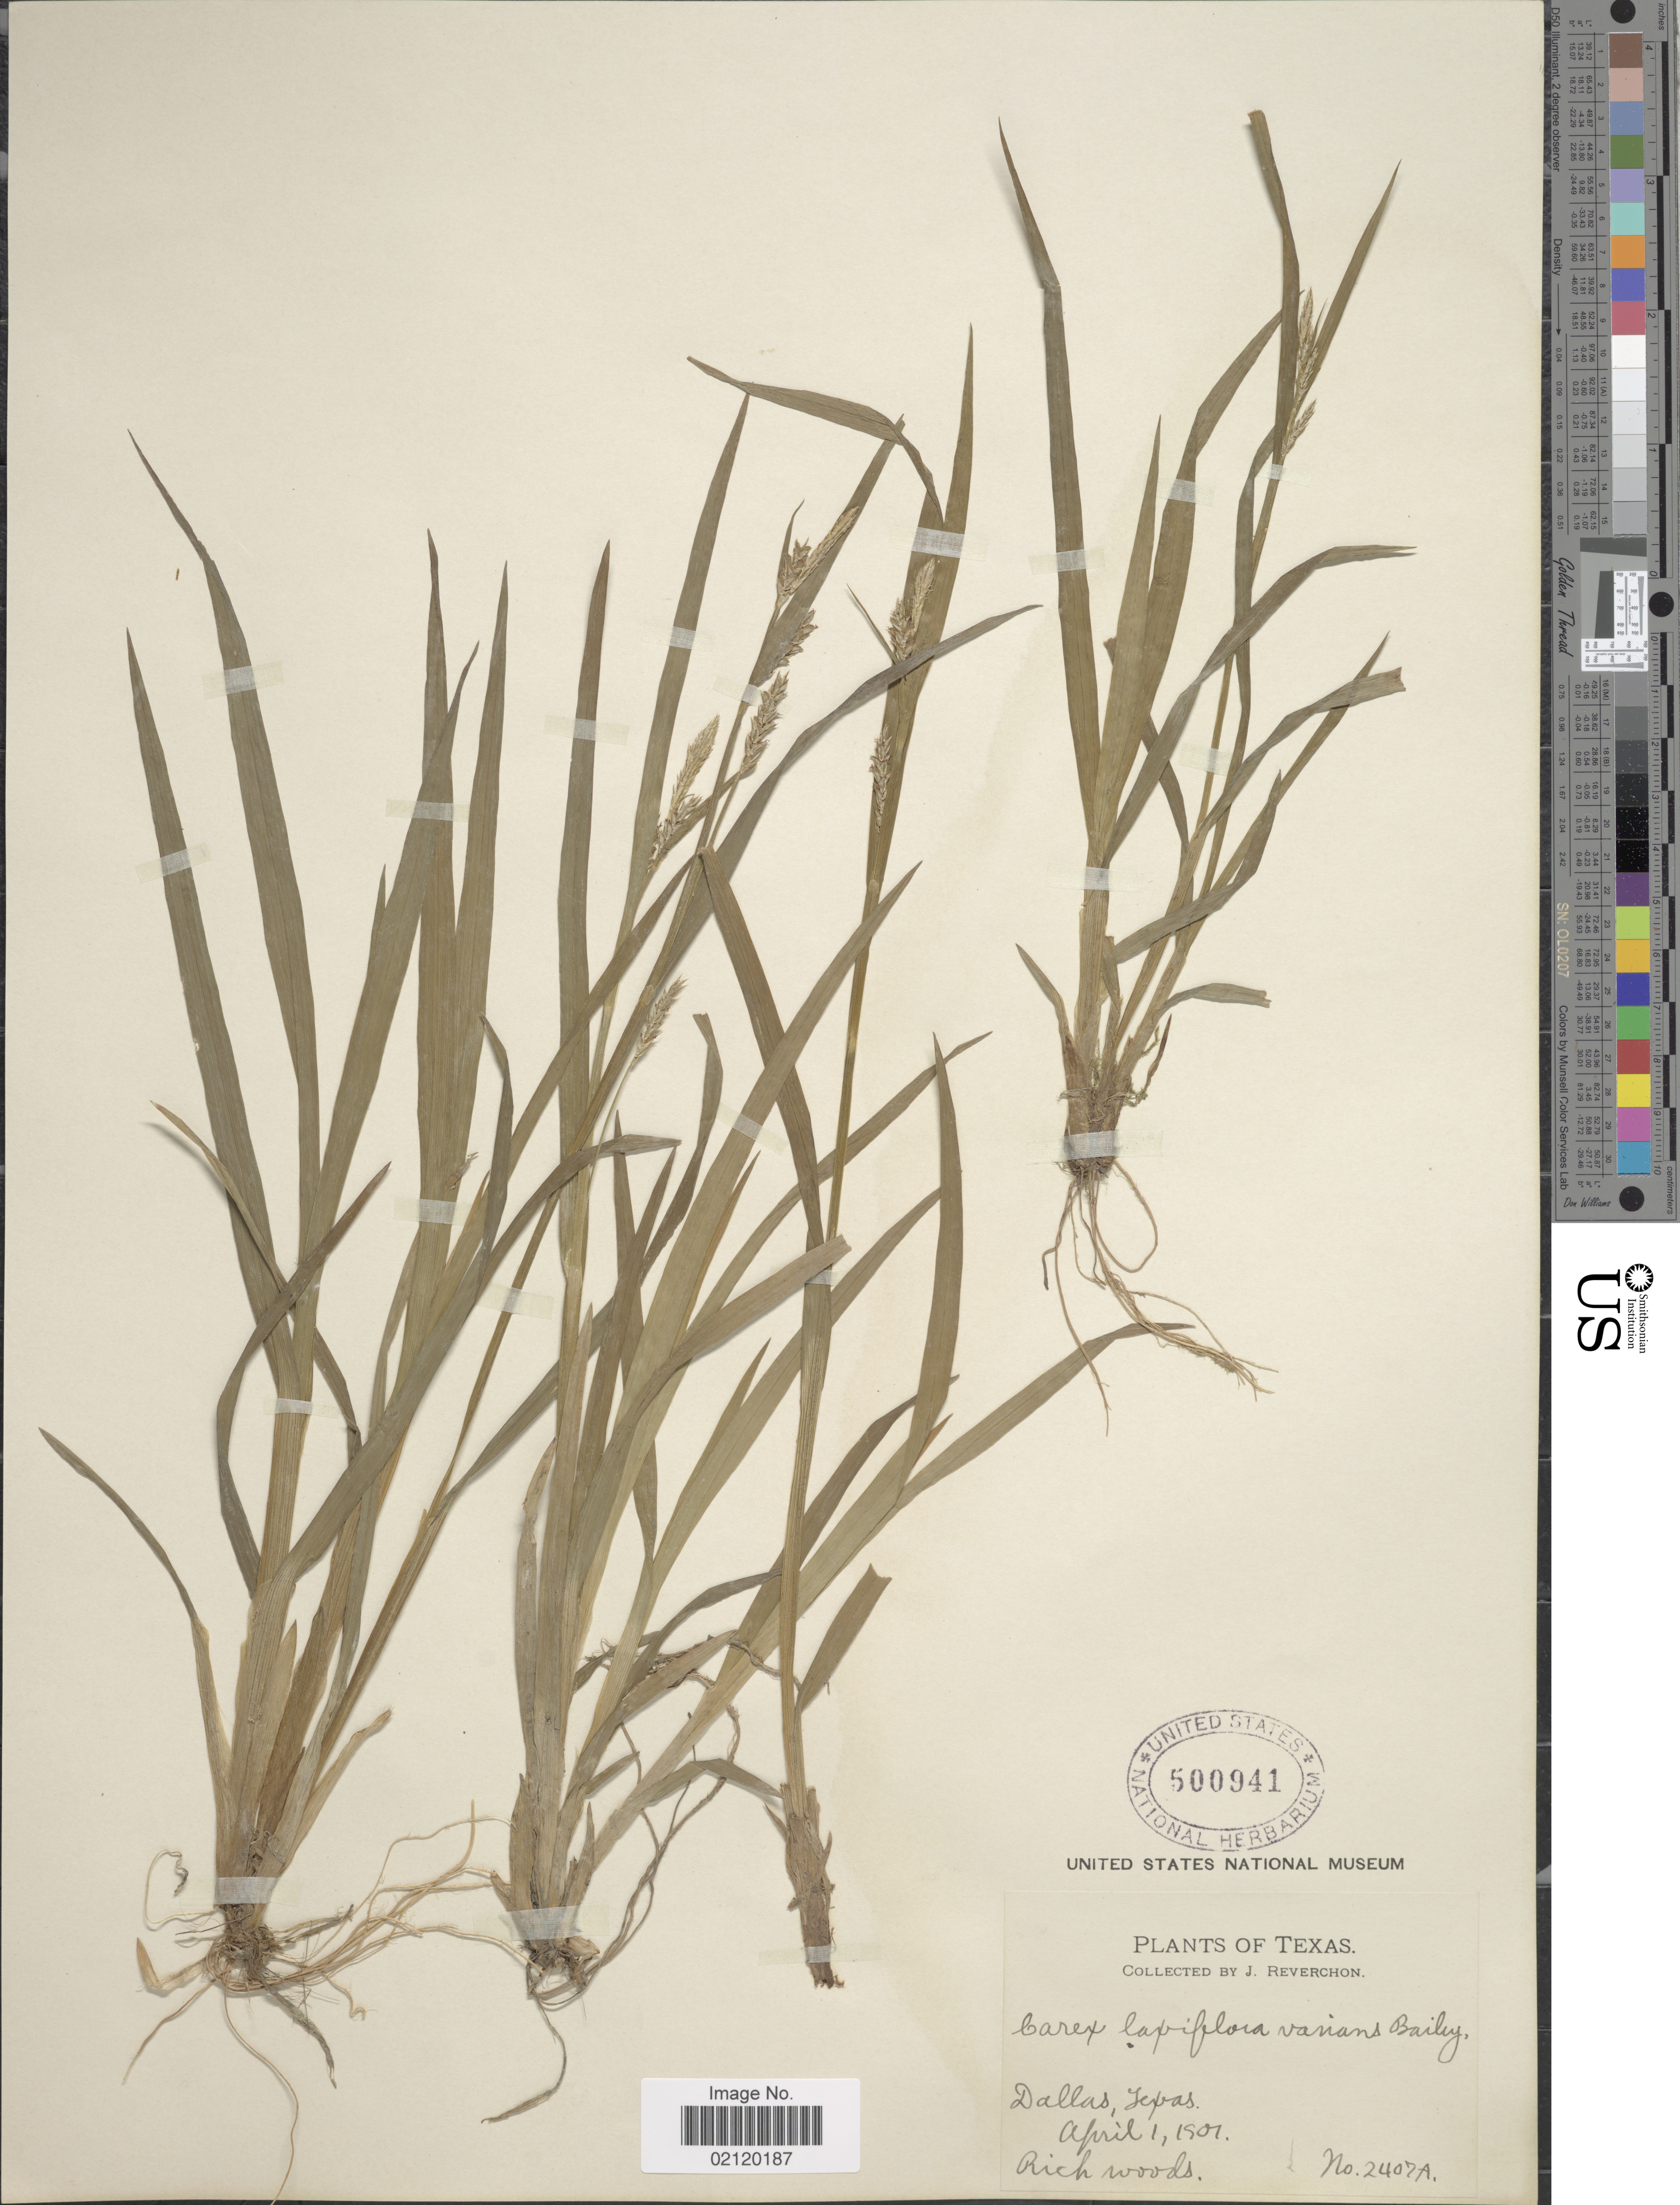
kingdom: Plantae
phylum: Tracheophyta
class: Liliopsida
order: Poales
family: Cyperaceae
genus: Carex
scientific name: Carex laxiflora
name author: Lam.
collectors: J. Reverchon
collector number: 2407A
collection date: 1901-04-01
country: United States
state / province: Texas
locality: Dallas, Texas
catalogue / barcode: US 500941